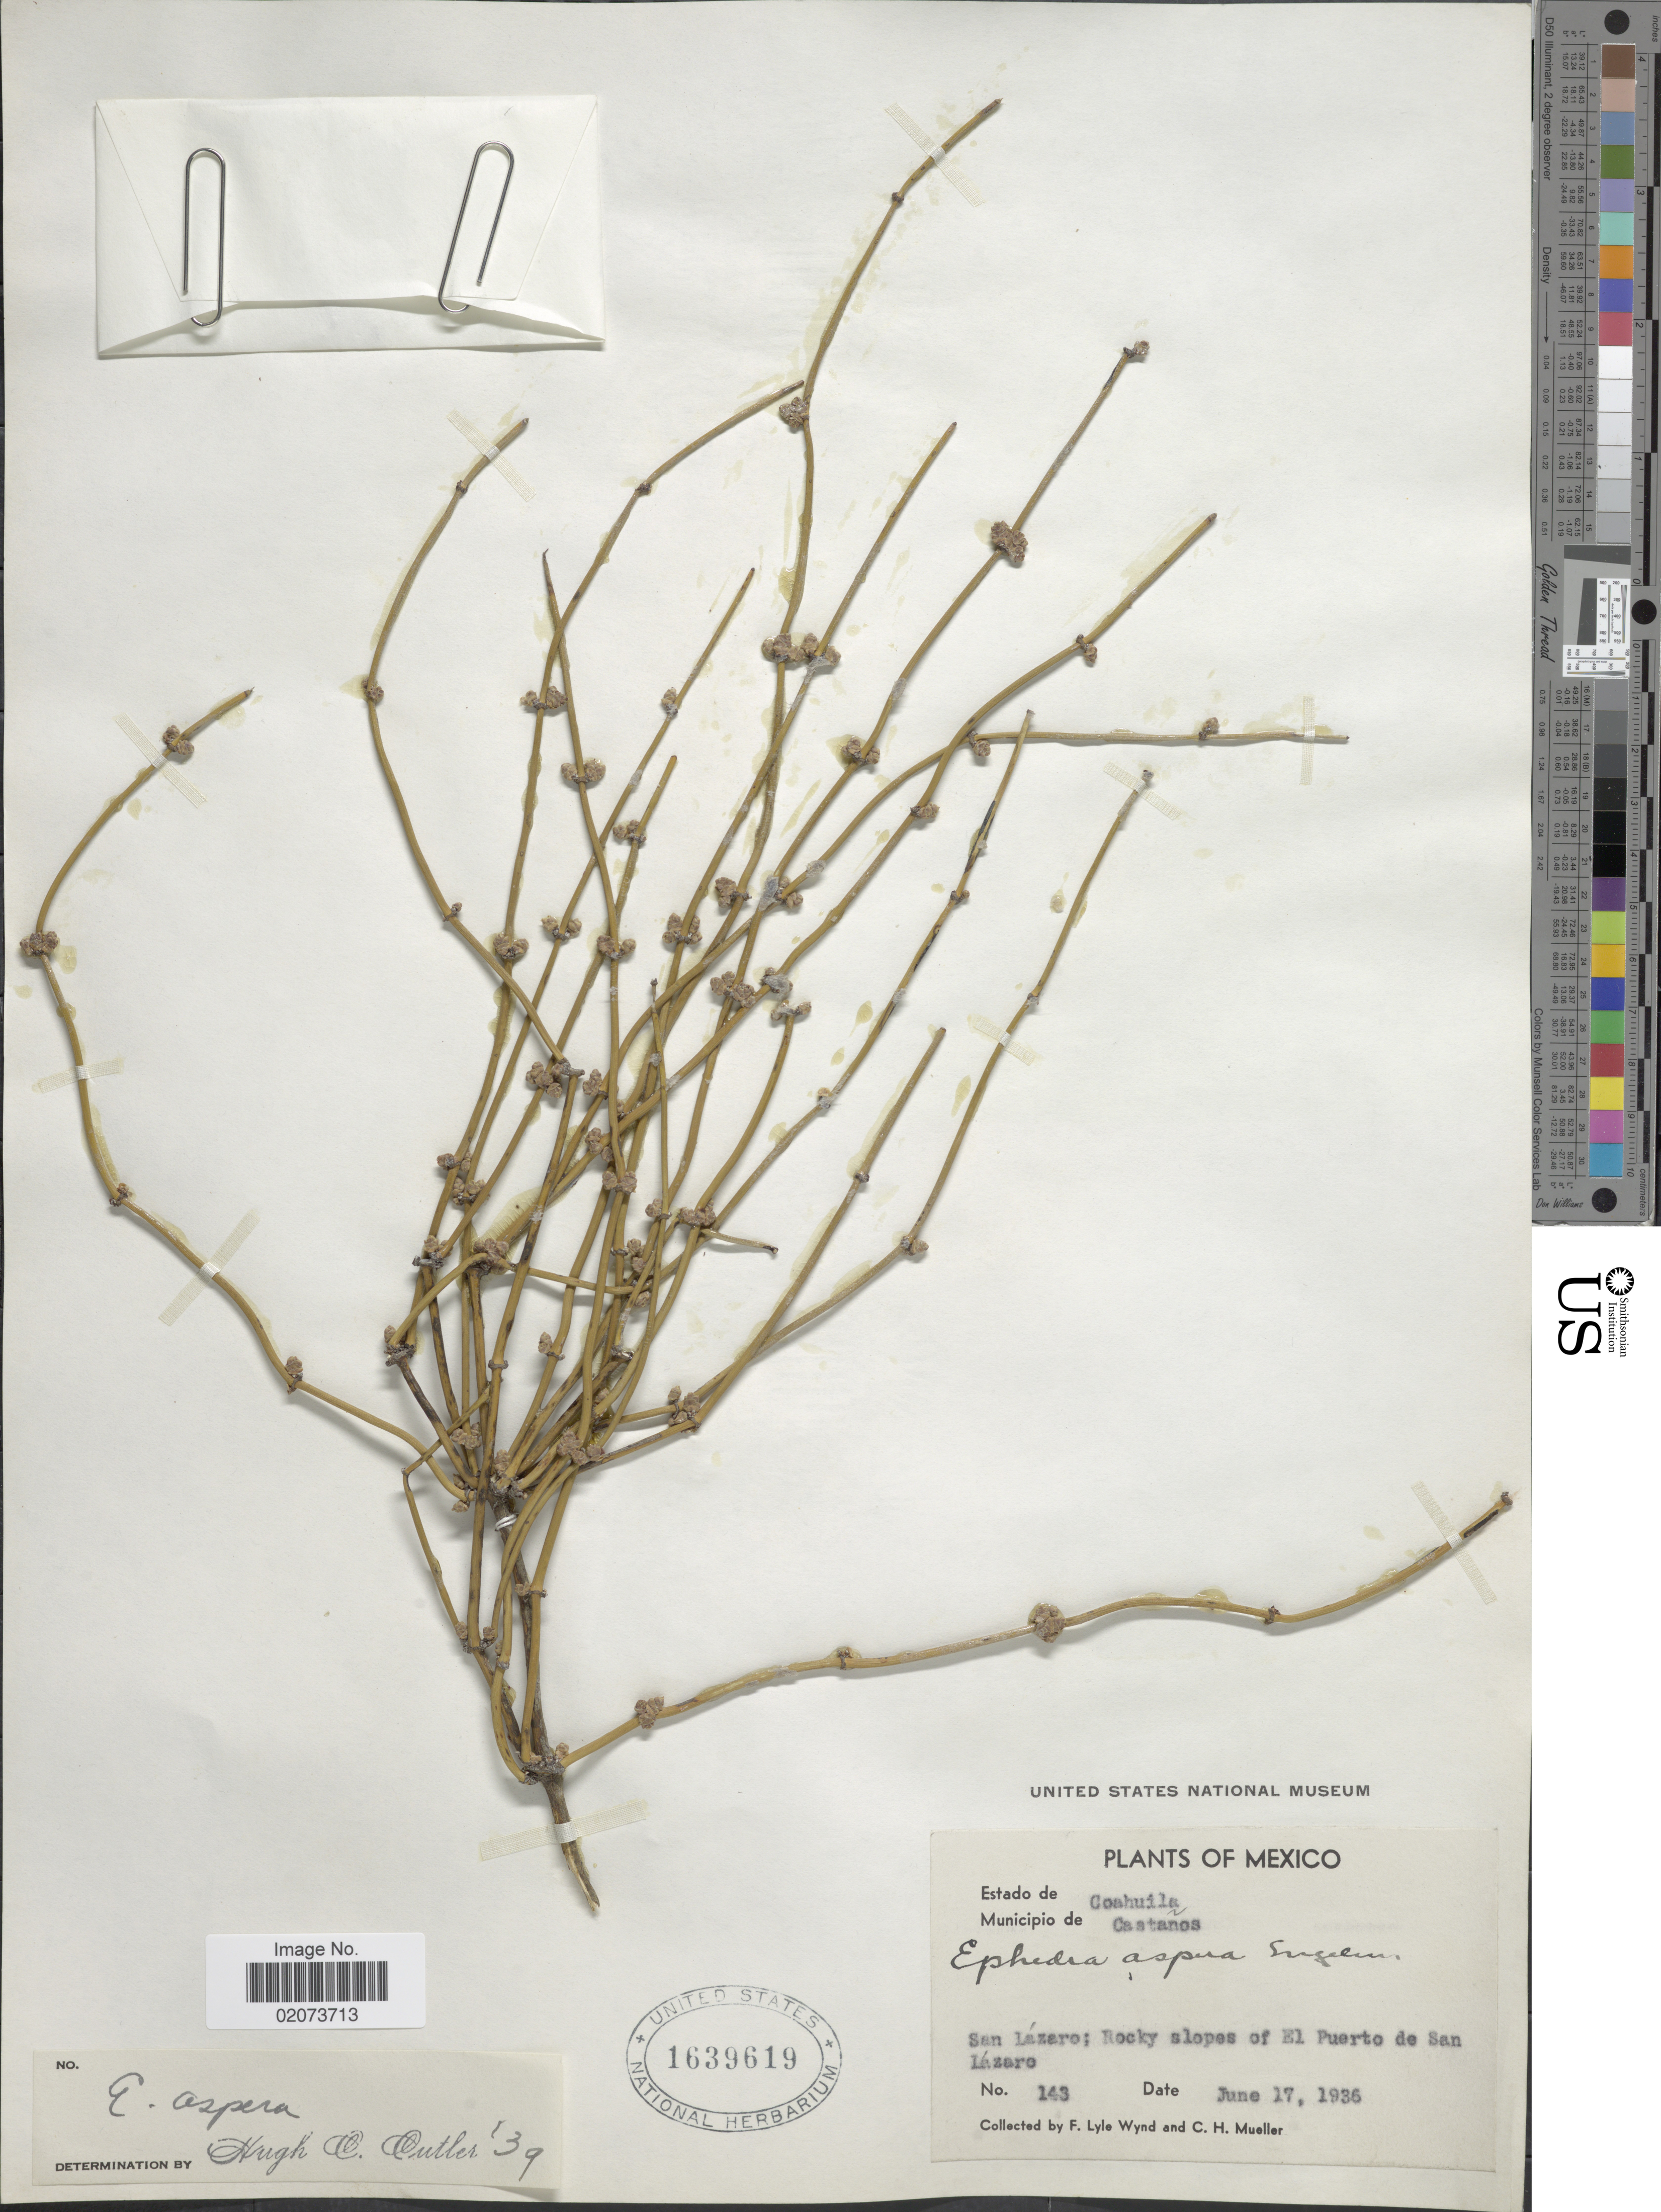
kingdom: Plantae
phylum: Tracheophyta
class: Gnetopsida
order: Ephedrales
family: Ephedraceae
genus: Ephedra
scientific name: Ephedra aspera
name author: Engelm. ex S. Watson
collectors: F. L. Wynd & C. H. Mueller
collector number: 143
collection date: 1936-06-17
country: Mexico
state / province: Coahuila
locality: Estado de Coahuila, Municipio de Castanos, San Lorenzo, Rocky slopes of El Puerto de San Lazaro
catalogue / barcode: US 1639619